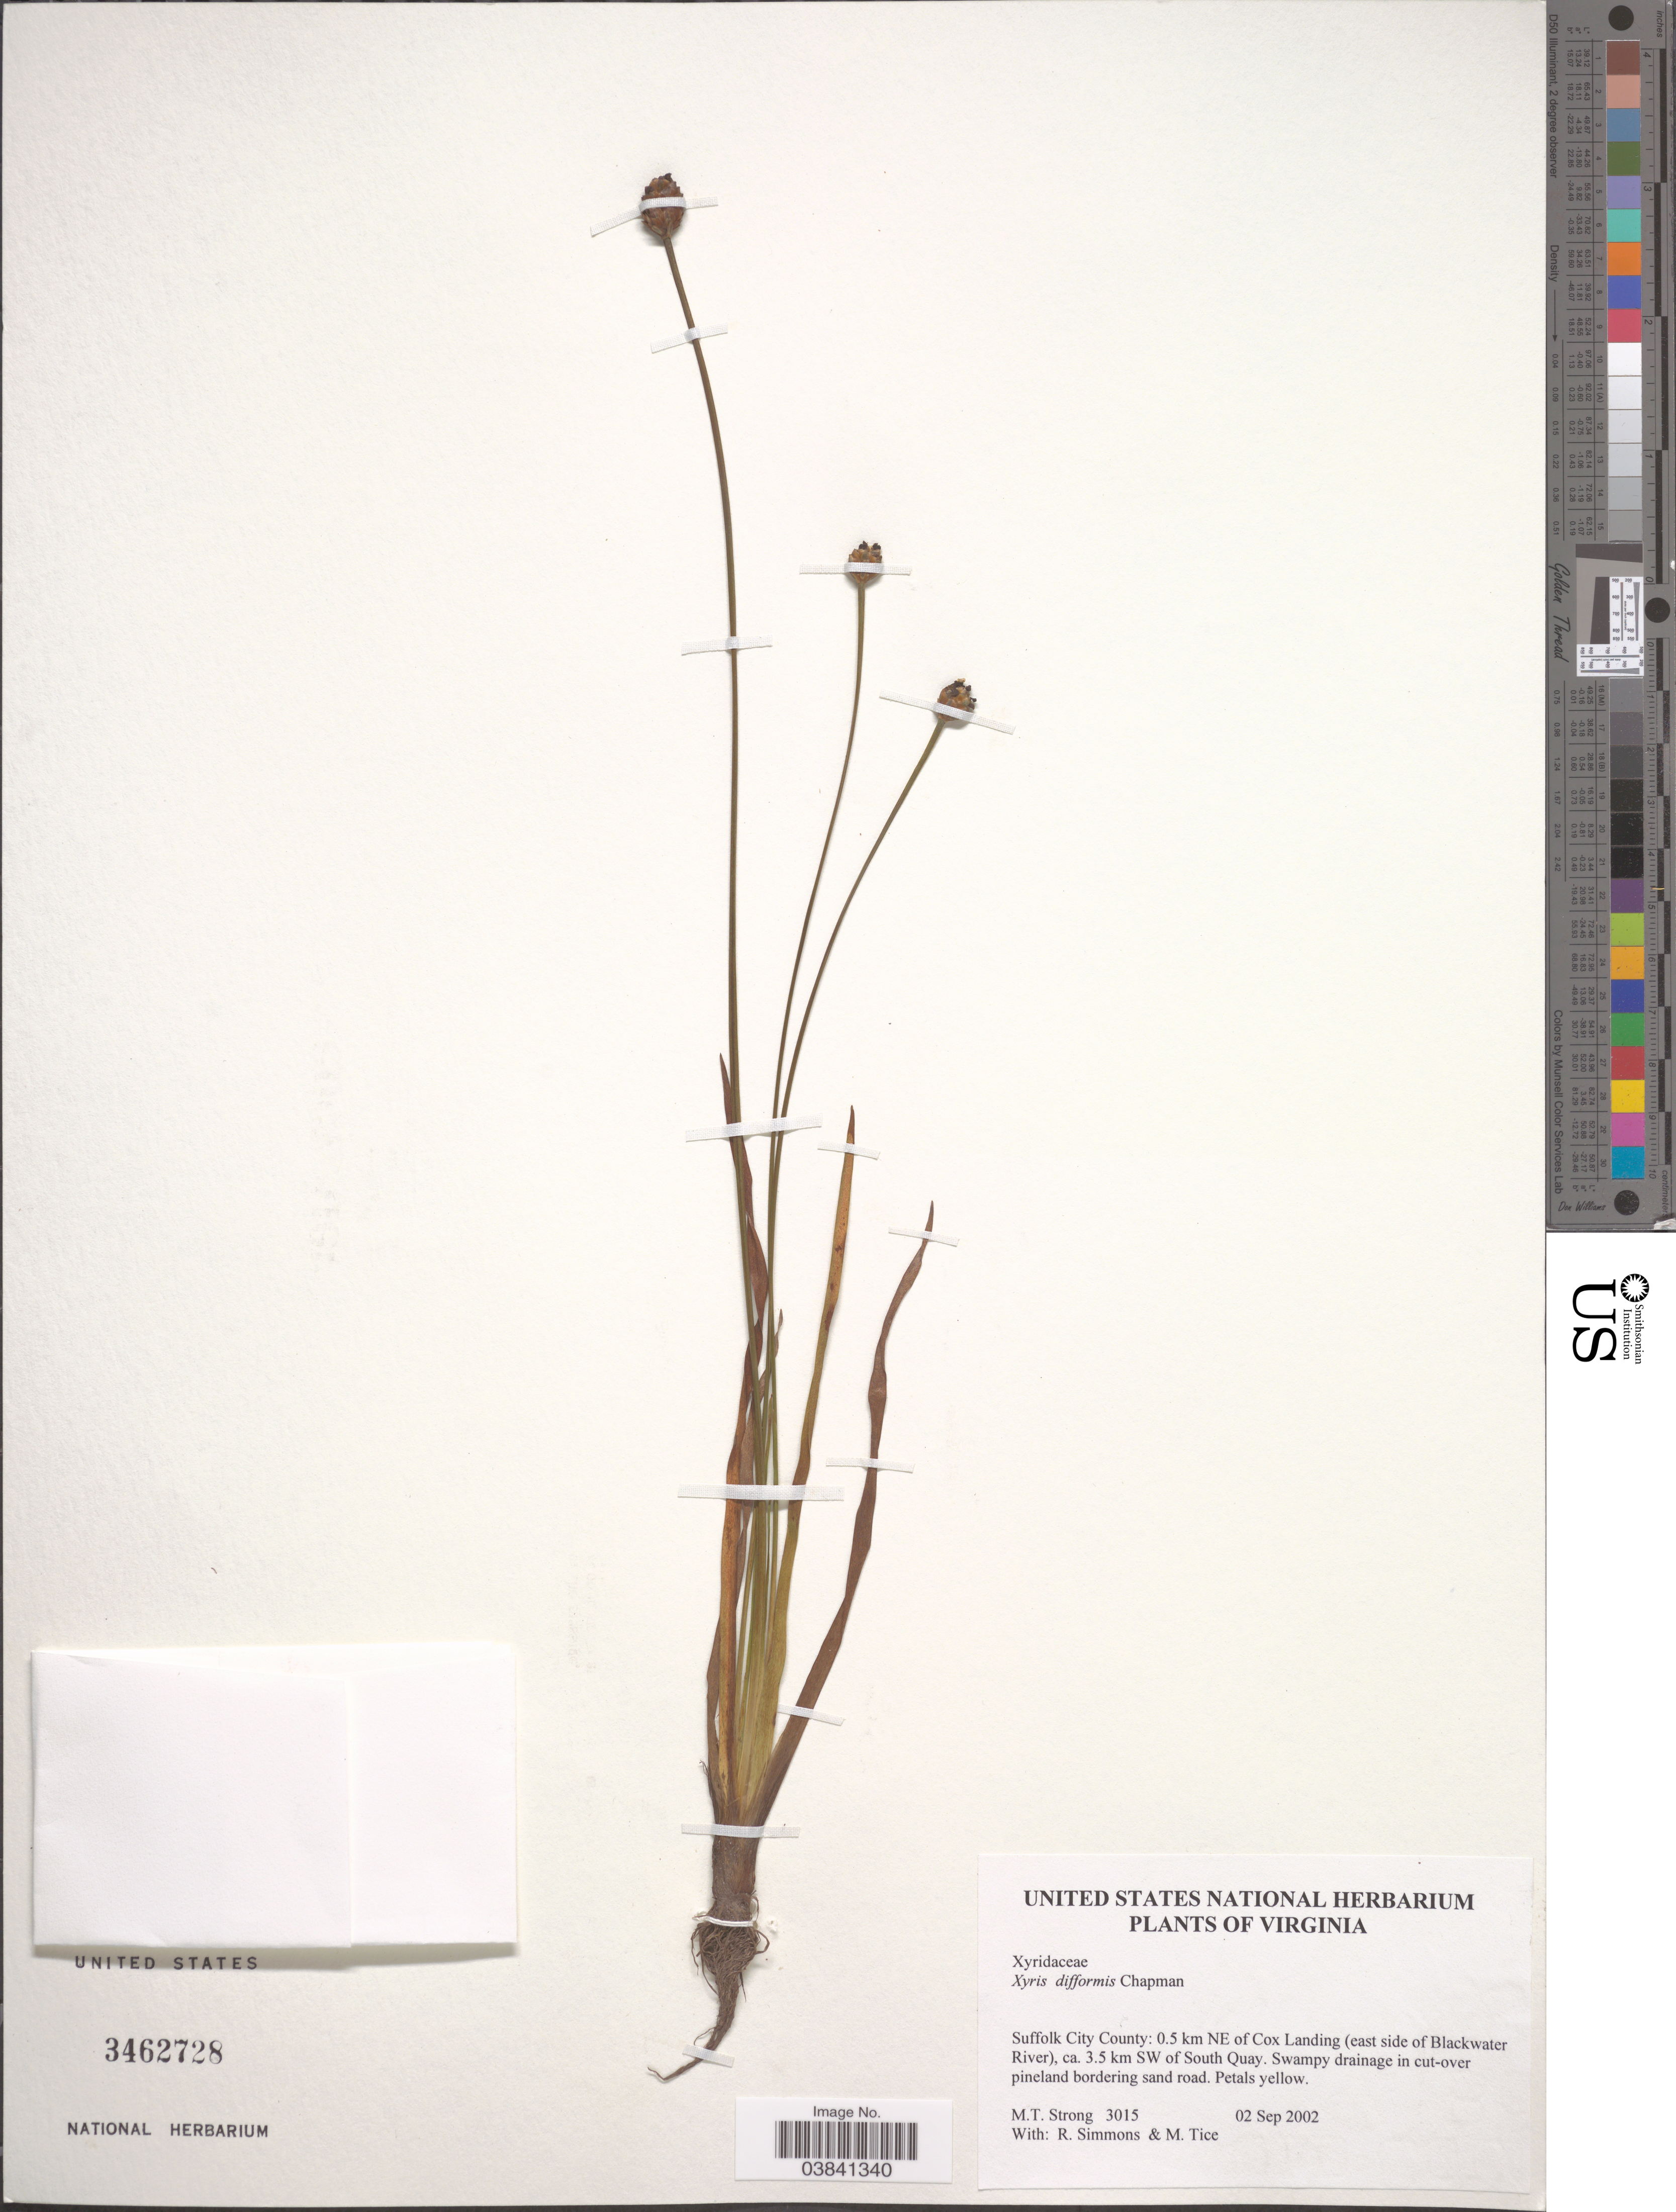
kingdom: Plantae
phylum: Tracheophyta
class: Liliopsida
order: Poales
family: Xyridaceae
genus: Xyris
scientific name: Xyris difformis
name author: Chapm.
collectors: M. T. Strong, R. Simmons & M. Tice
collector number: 3015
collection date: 2002-09-02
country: United States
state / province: Virginia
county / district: City of Suffolk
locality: Suffolk City County: 0.5 km NE of Cox Landing (east side of Blackwater River), ca. 3.5 km SW of South Quay.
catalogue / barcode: US 3462728